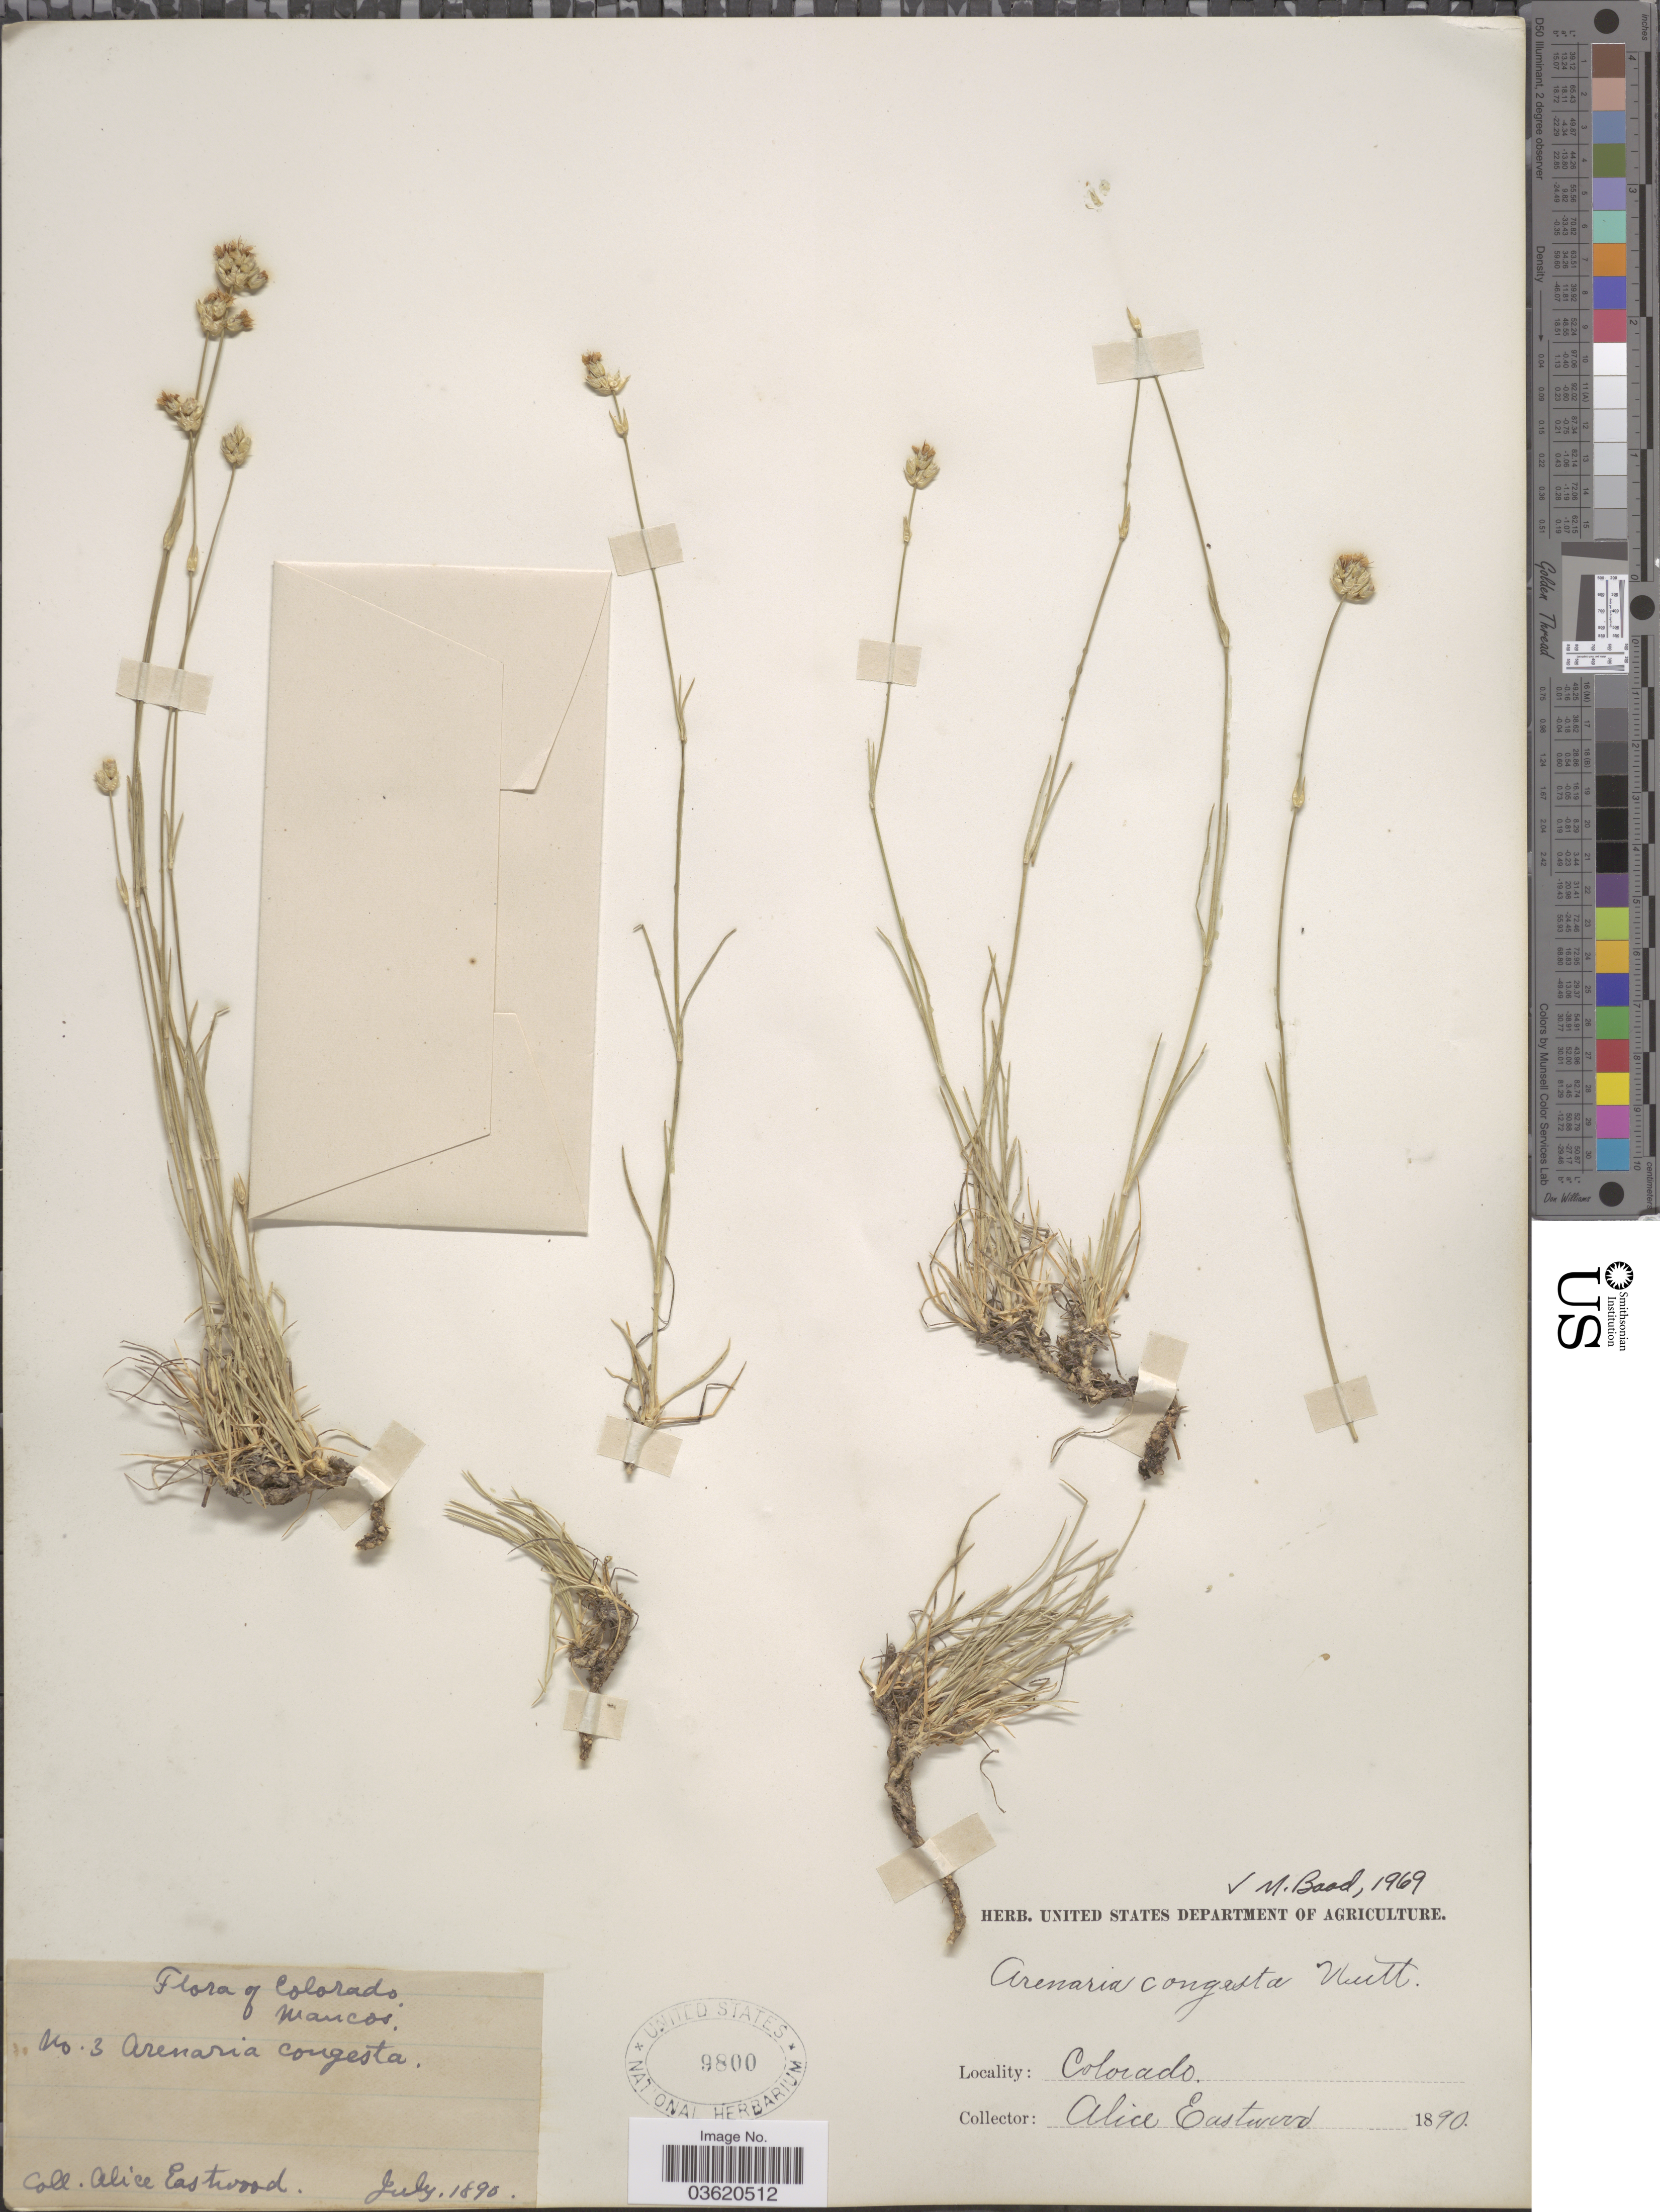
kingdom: Plantae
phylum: Tracheophyta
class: Magnoliopsida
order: Caryophyllales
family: Caryophyllaceae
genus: Eremogone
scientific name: Eremogone congesta var. congesta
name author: (Nutt.) Ikonn.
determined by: Strong, Mark T., (BOT), Smithsonian Institution - National Museum of Natural History (UNITED STATES)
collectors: A. Eastwood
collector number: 3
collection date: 1890-07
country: United States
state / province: Colorado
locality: Mancos.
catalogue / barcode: US 9800